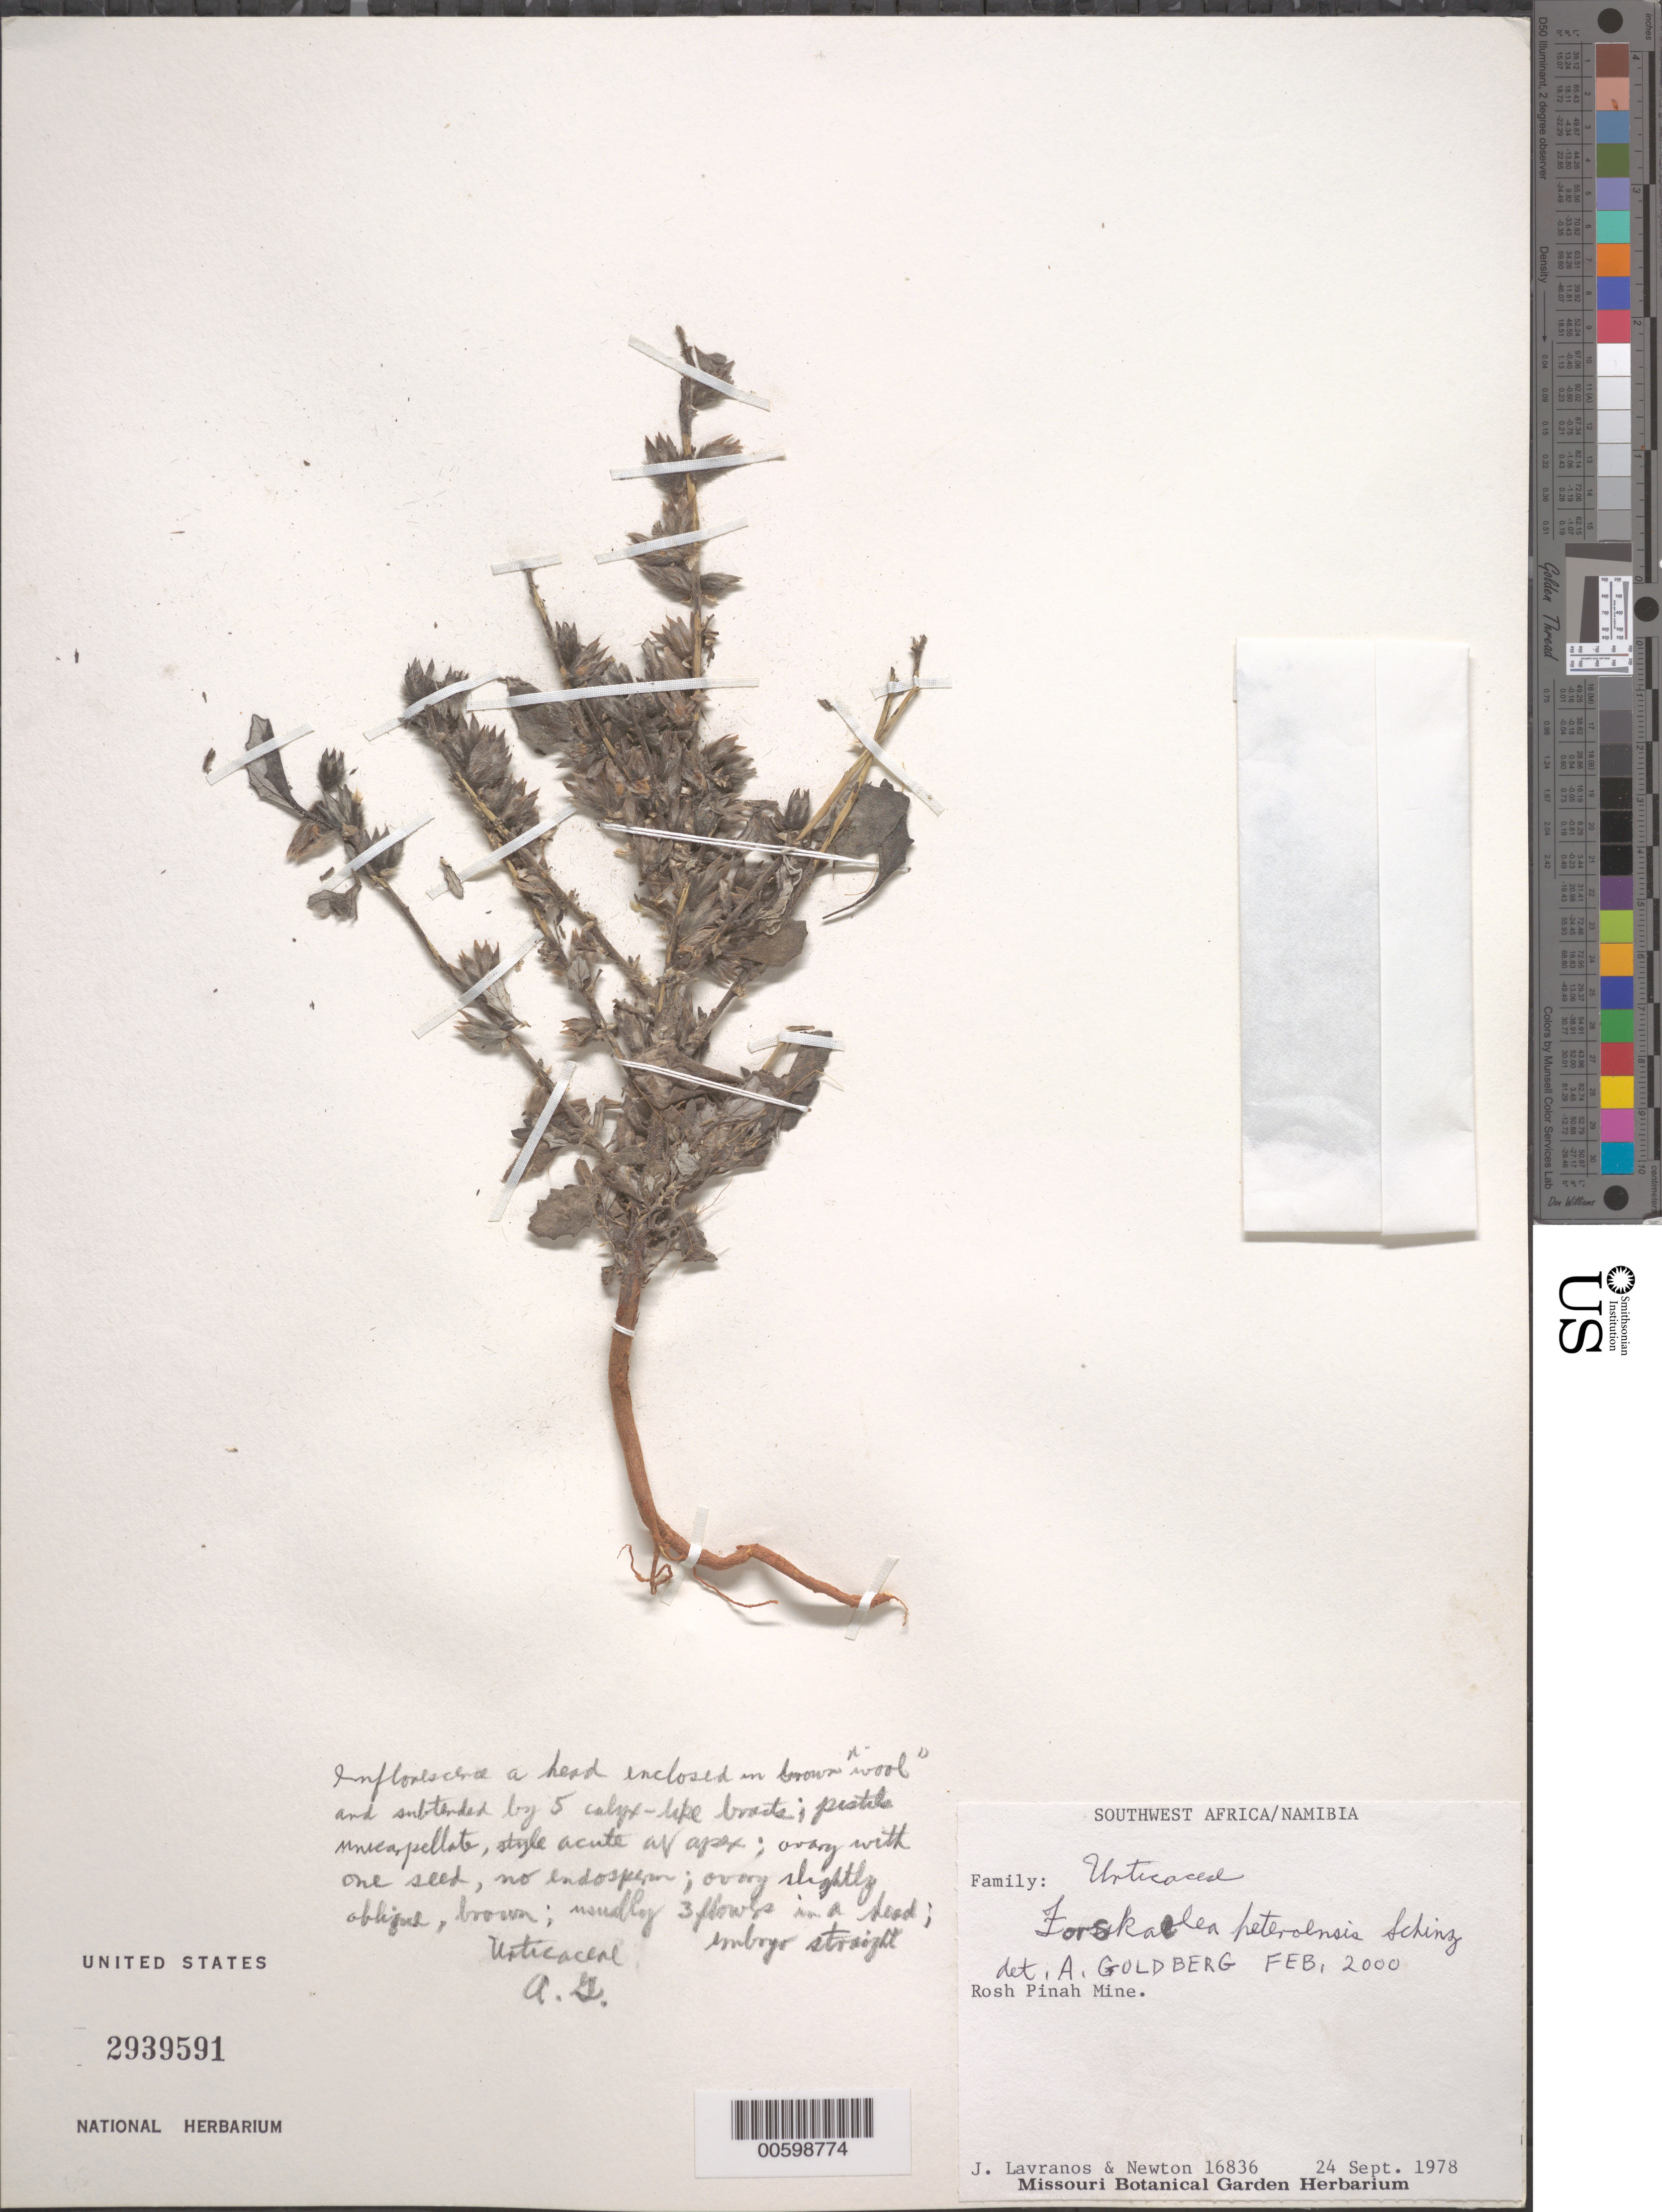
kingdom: Plantae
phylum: Tracheophyta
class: Magnoliopsida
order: Rosales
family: Urticaceae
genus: Forsskaolea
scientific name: Forsskaolea hereroensis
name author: Schinz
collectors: J. Lavranos & -. Newton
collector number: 16836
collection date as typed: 24 Sep 1978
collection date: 1978-09-24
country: Namibia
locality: Rosh Pinah Mine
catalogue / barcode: US 2939591